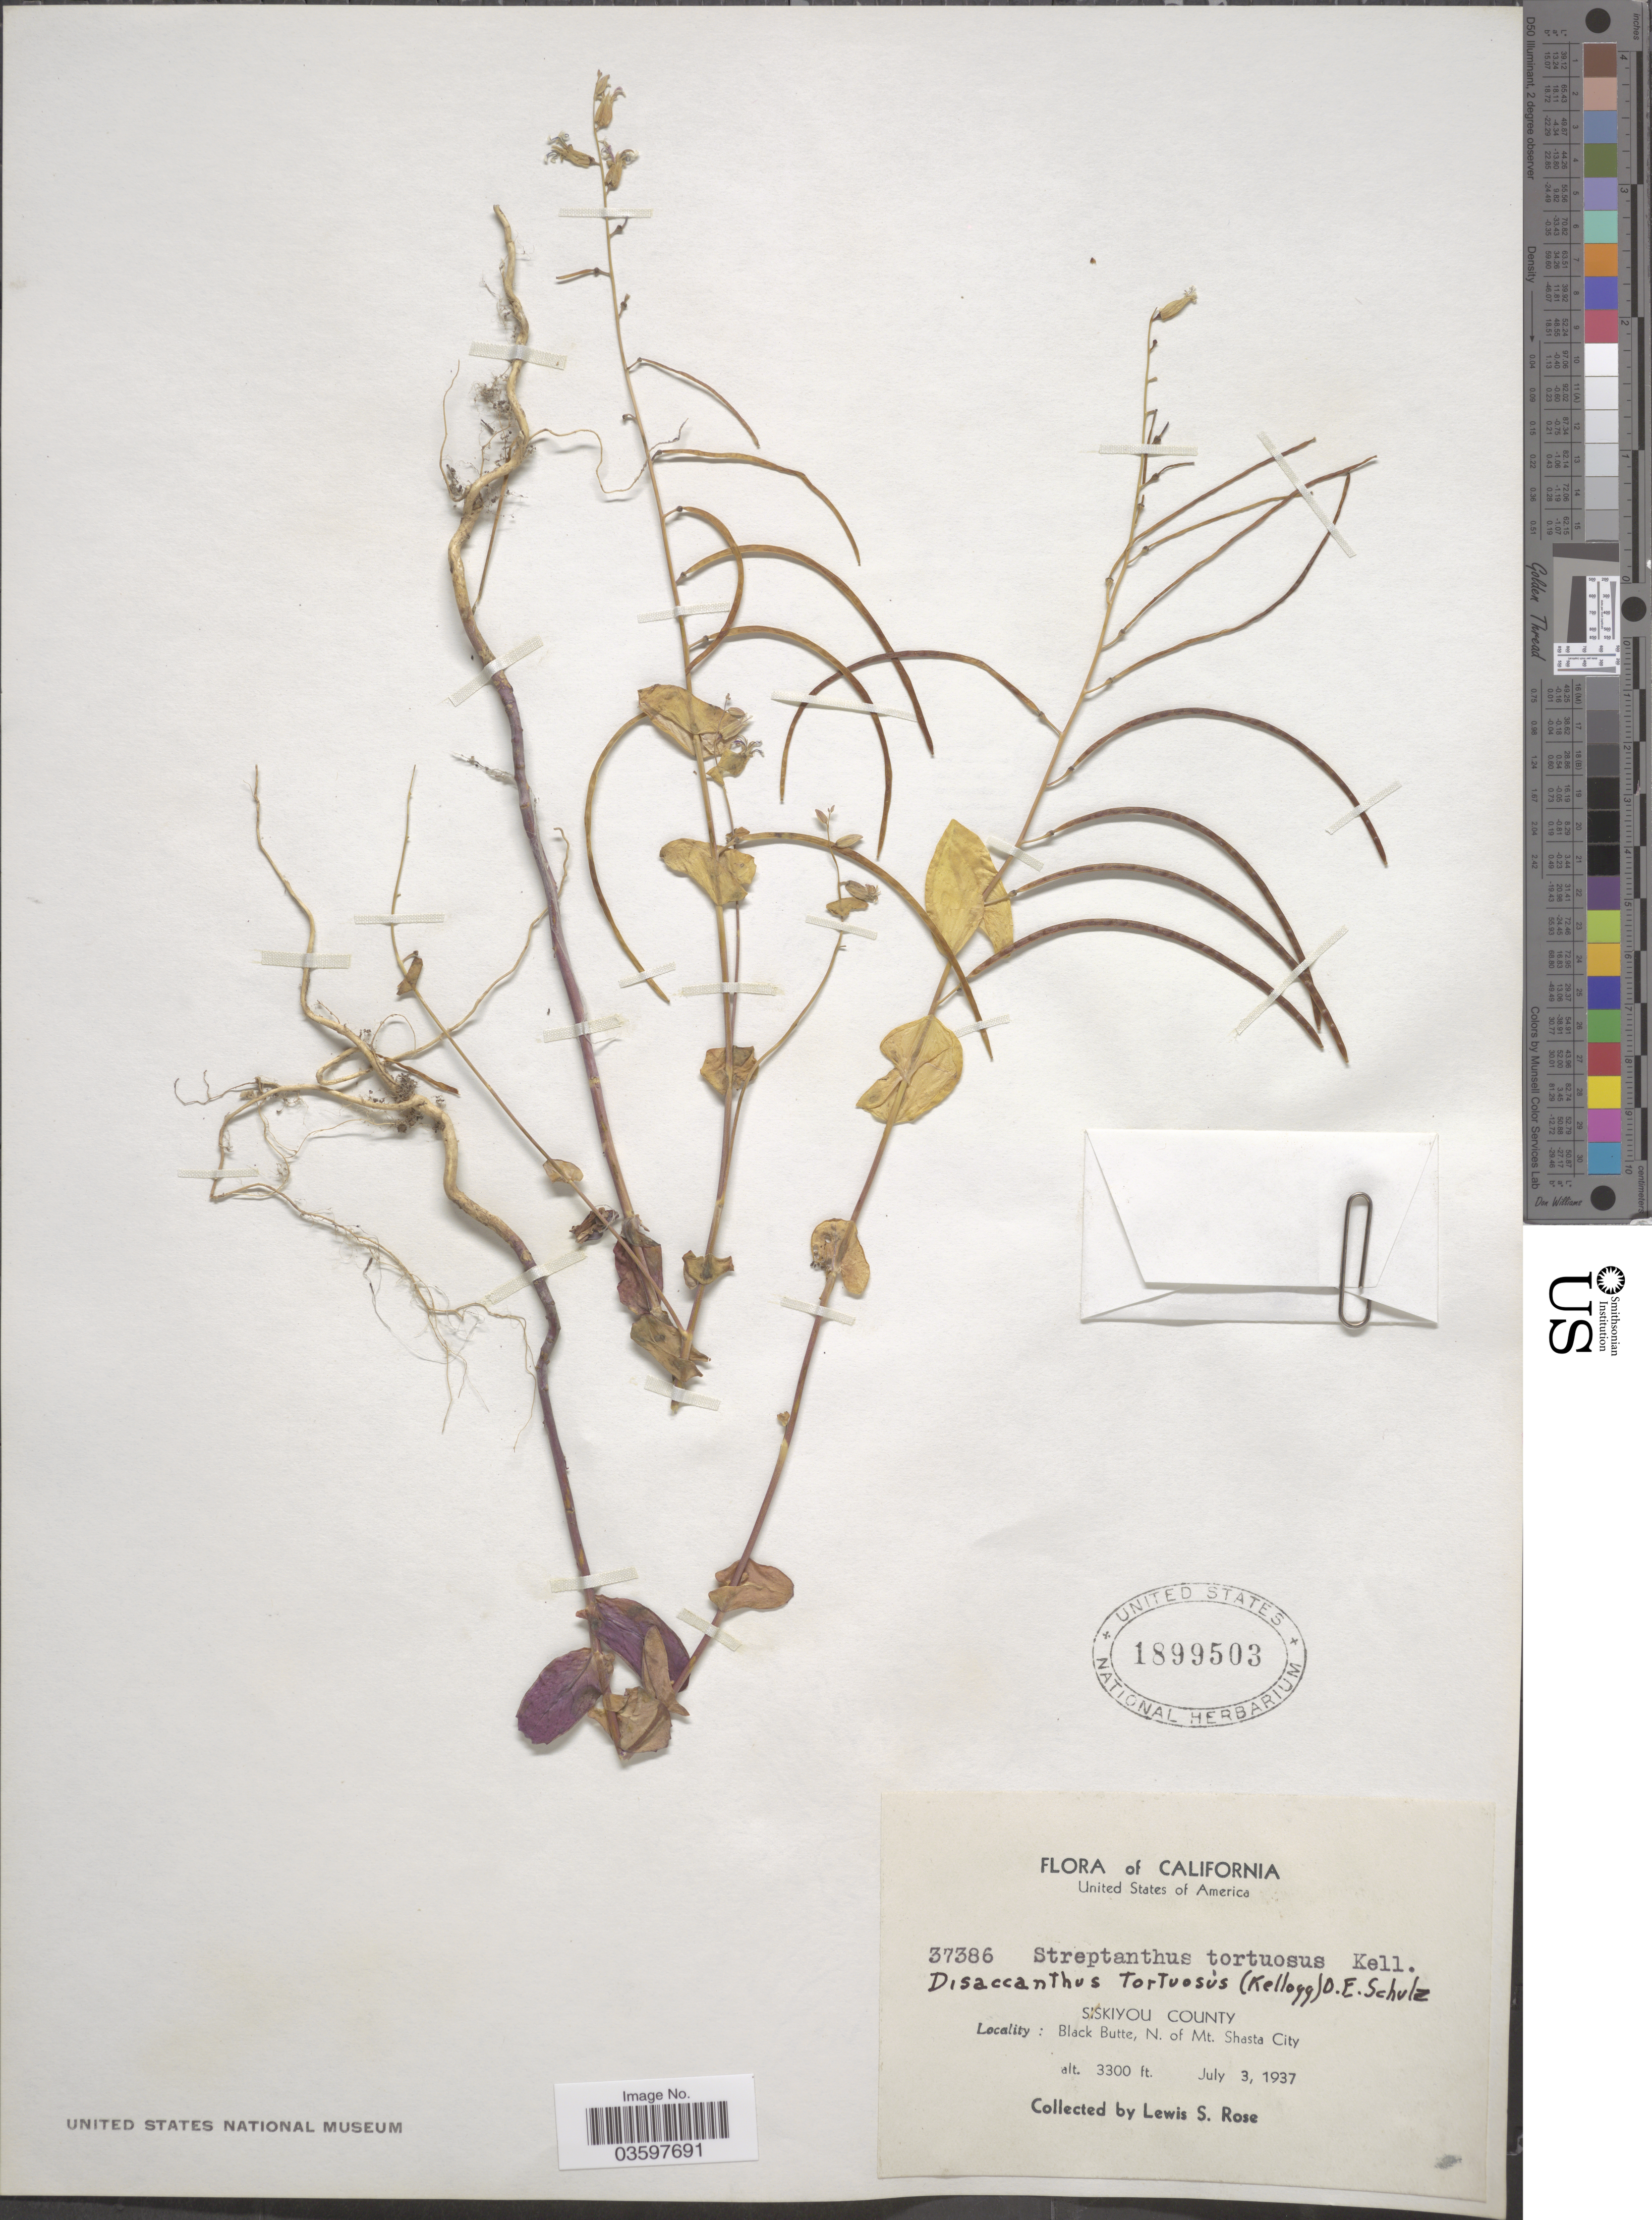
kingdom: Plantae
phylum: Tracheophyta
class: Magnoliopsida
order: Brassicales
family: Brassicaceae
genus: Streptanthus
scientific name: Streptanthus tortuosus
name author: Kellogg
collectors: L. S. Rose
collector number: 37386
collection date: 1937-07-03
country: United States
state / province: California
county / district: Siskiyou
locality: Siskiyou County. Black Butte, N. of Mt. Shasta City.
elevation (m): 1006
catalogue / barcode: US 1899503